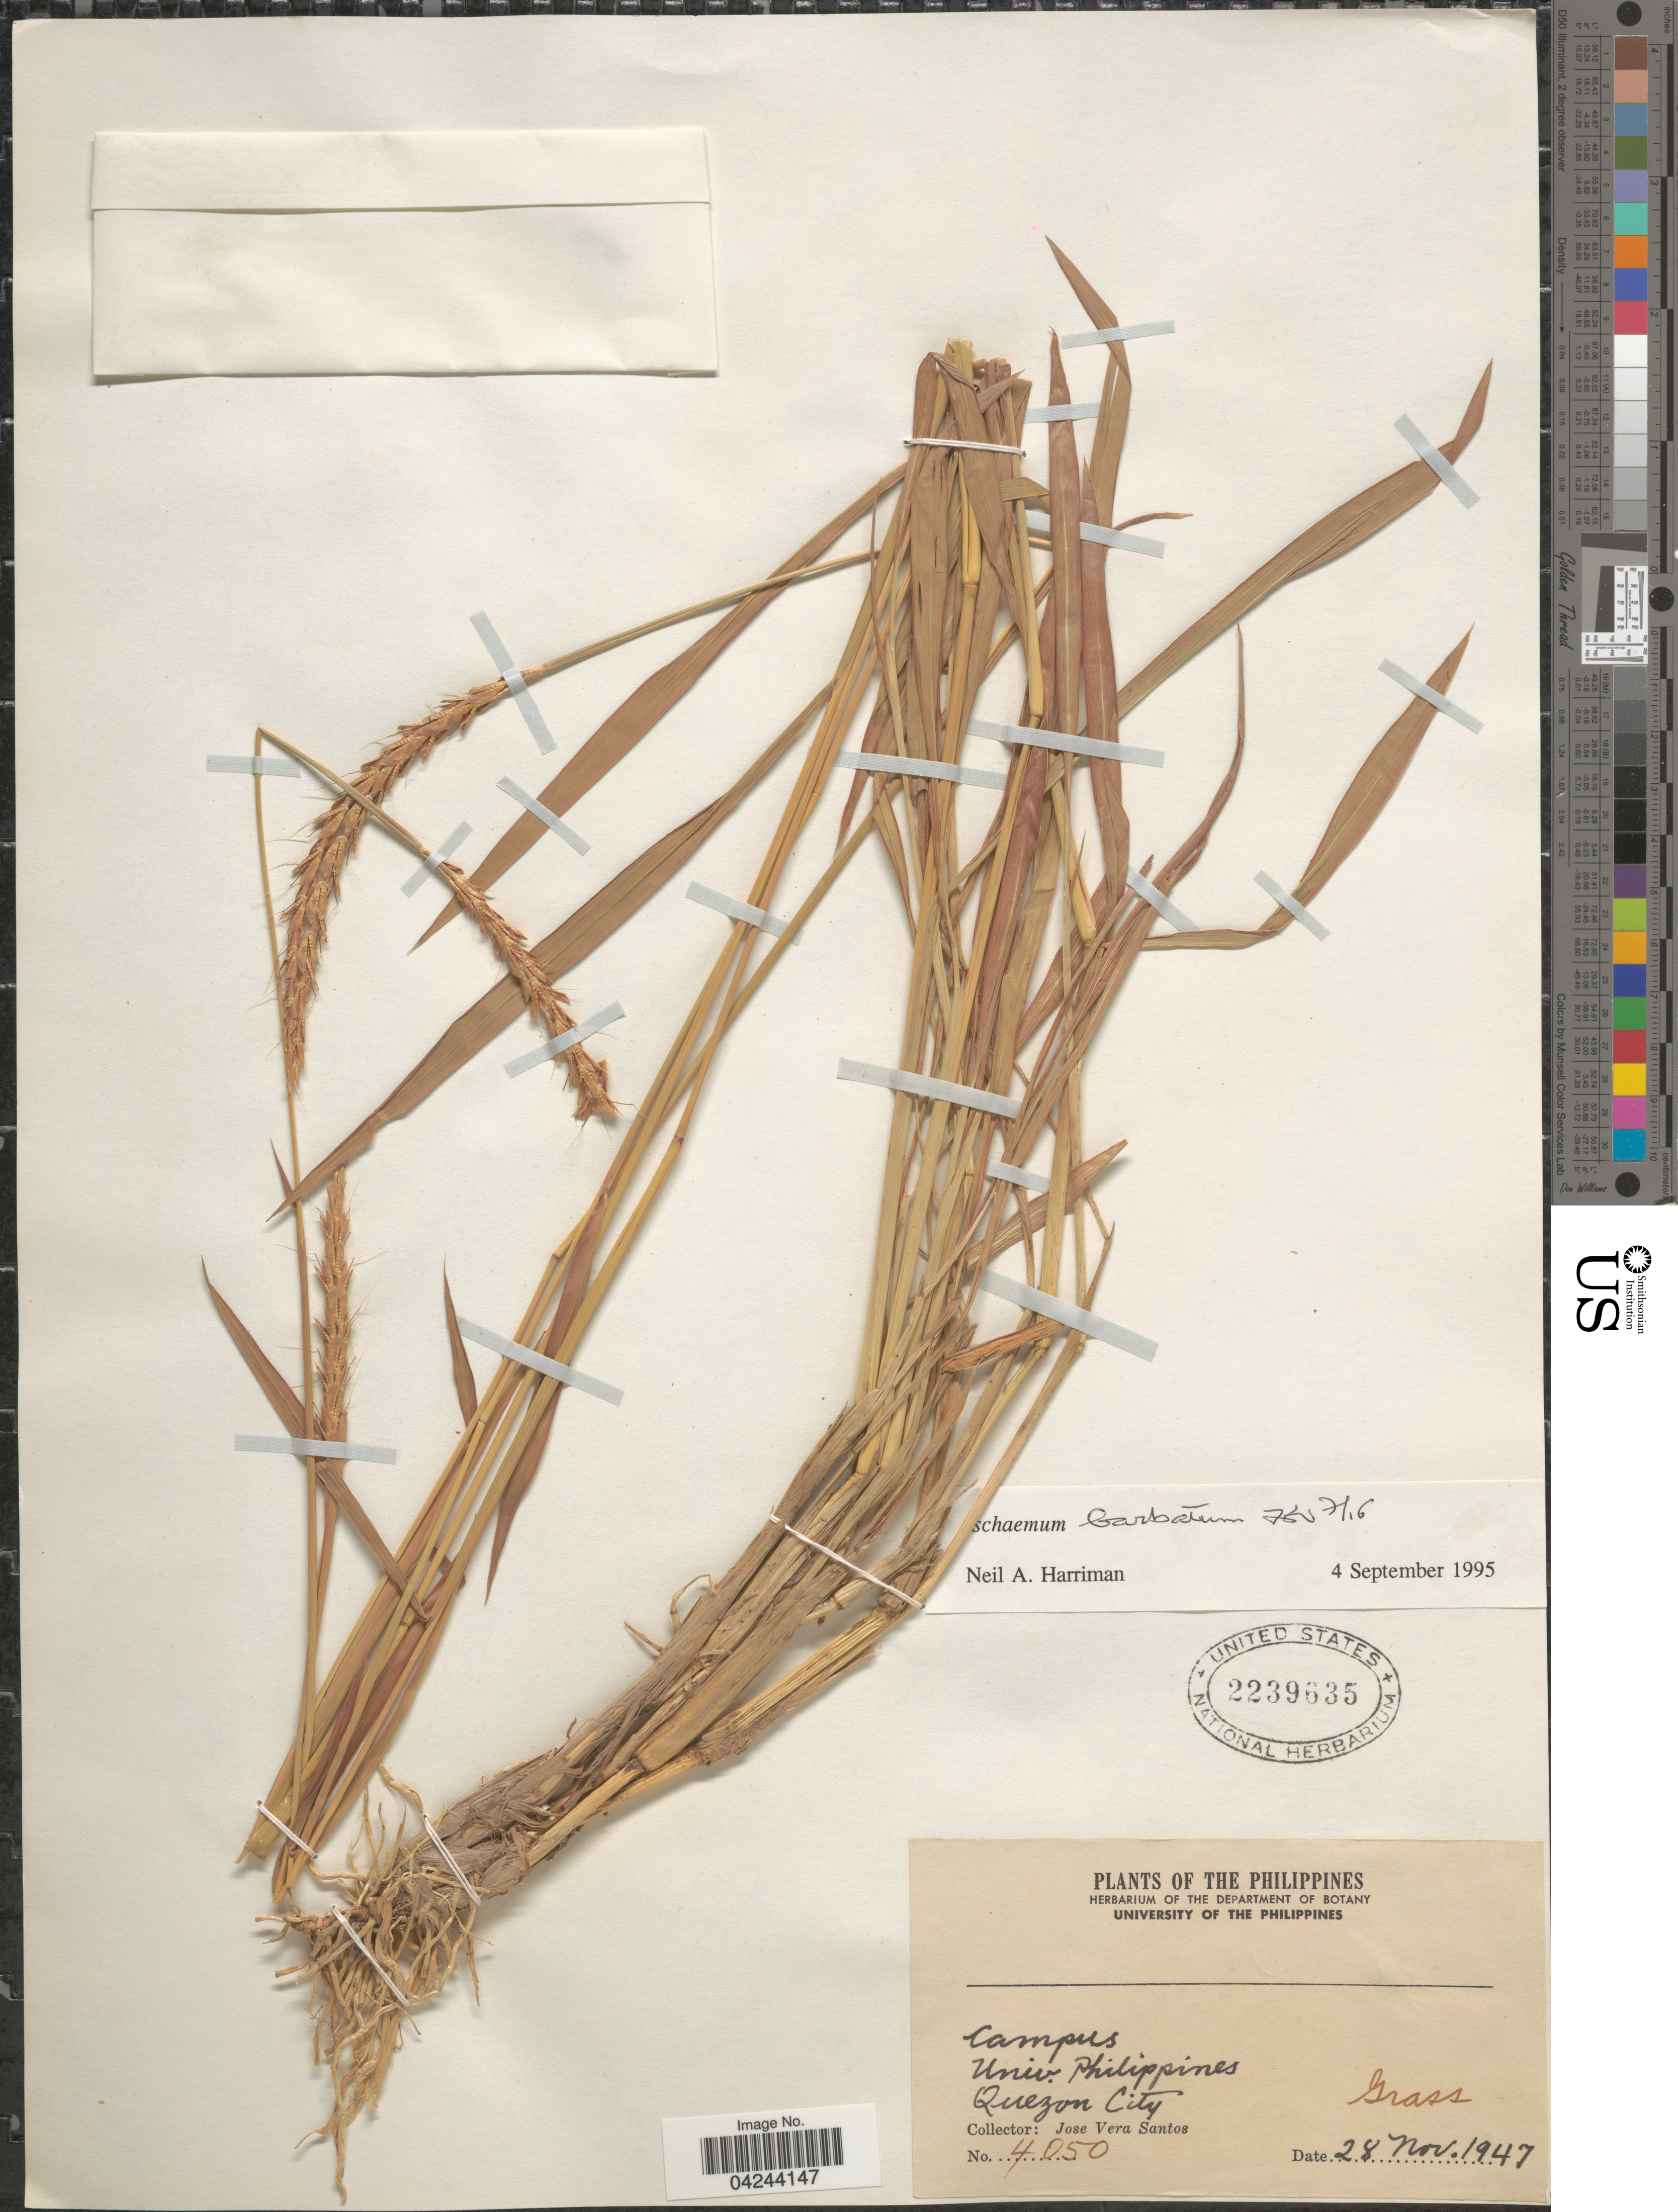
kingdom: Plantae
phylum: Tracheophyta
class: Liliopsida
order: Poales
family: Poaceae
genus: Ischaemum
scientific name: Ischaemum barbatum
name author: Blume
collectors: J. Vera Santos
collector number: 4050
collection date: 1947-11-28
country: Philippines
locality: Campus. Univ. Philippines. Quezon City.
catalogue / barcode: US 2239635